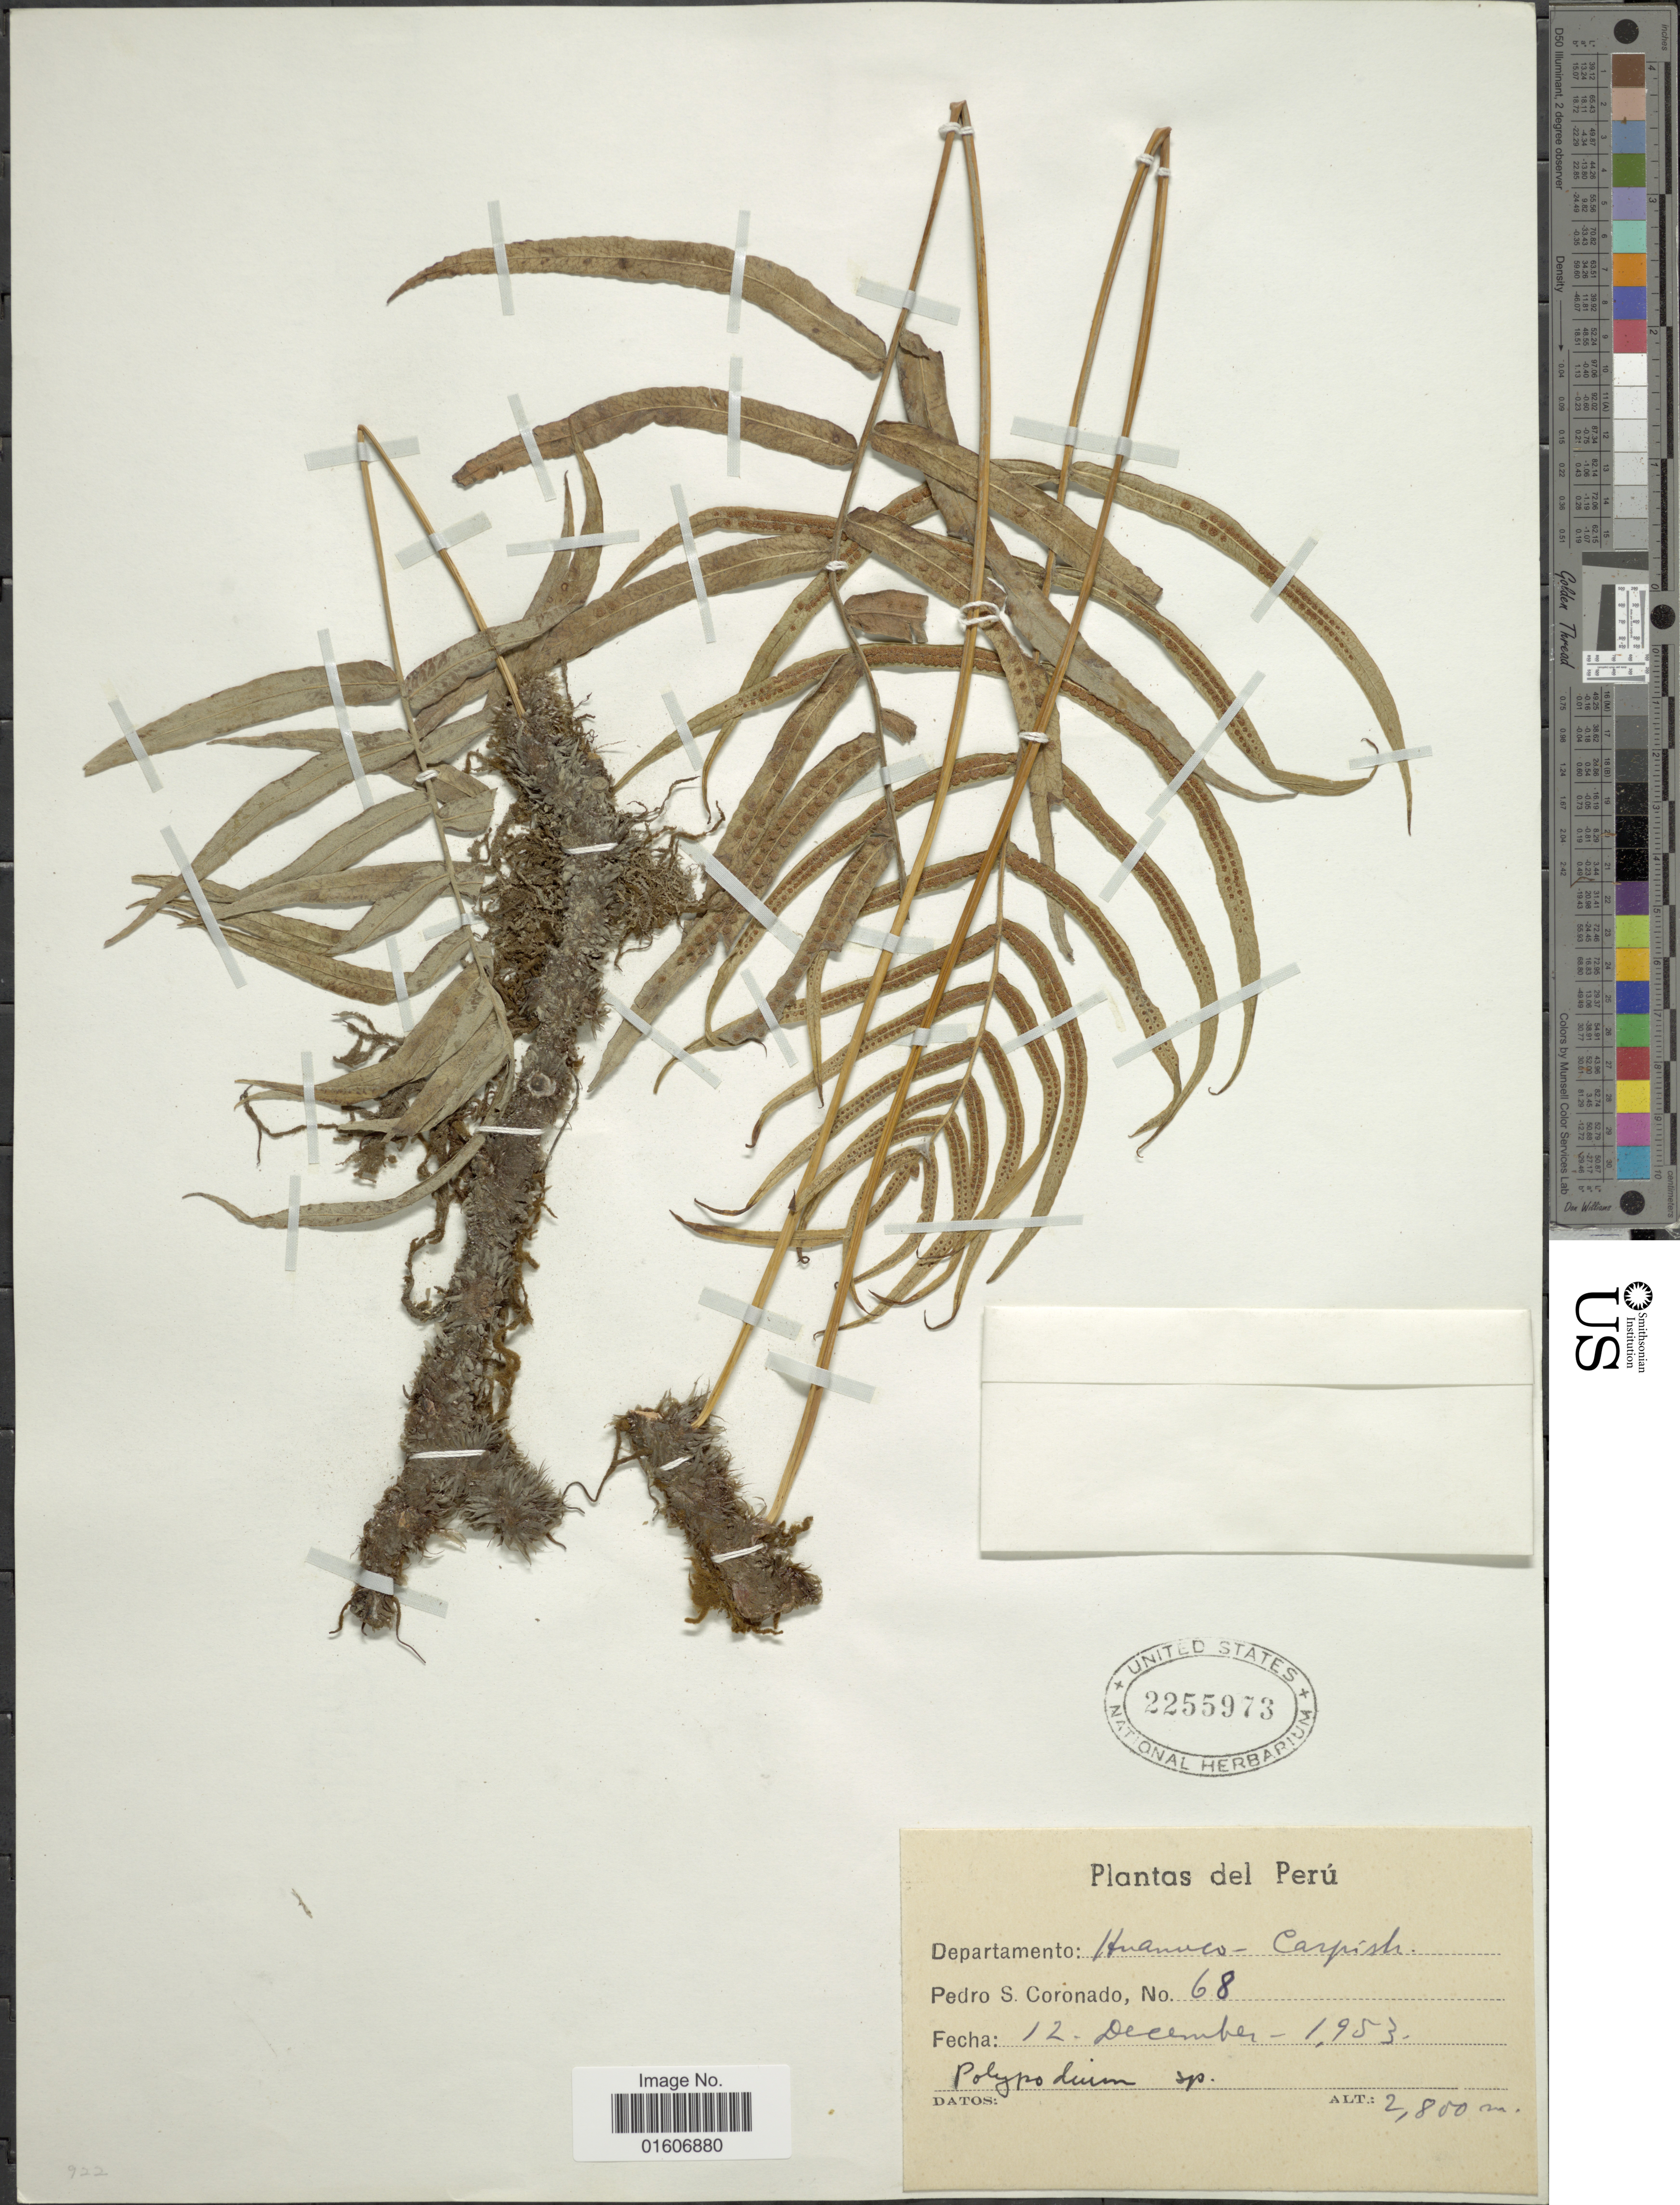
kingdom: Plantae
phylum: Tracheophyta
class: Polypodiopsida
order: Polypodiales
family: Polypodiaceae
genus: Serpocaulon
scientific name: Serpocaulon sessilifolium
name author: (Desv.) A.R. Sm.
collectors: P. Coronado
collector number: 68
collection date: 1953-12-12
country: Peru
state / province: Huánuco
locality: Departamento: Huanuco - Carpish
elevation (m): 2800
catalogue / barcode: US 2255973